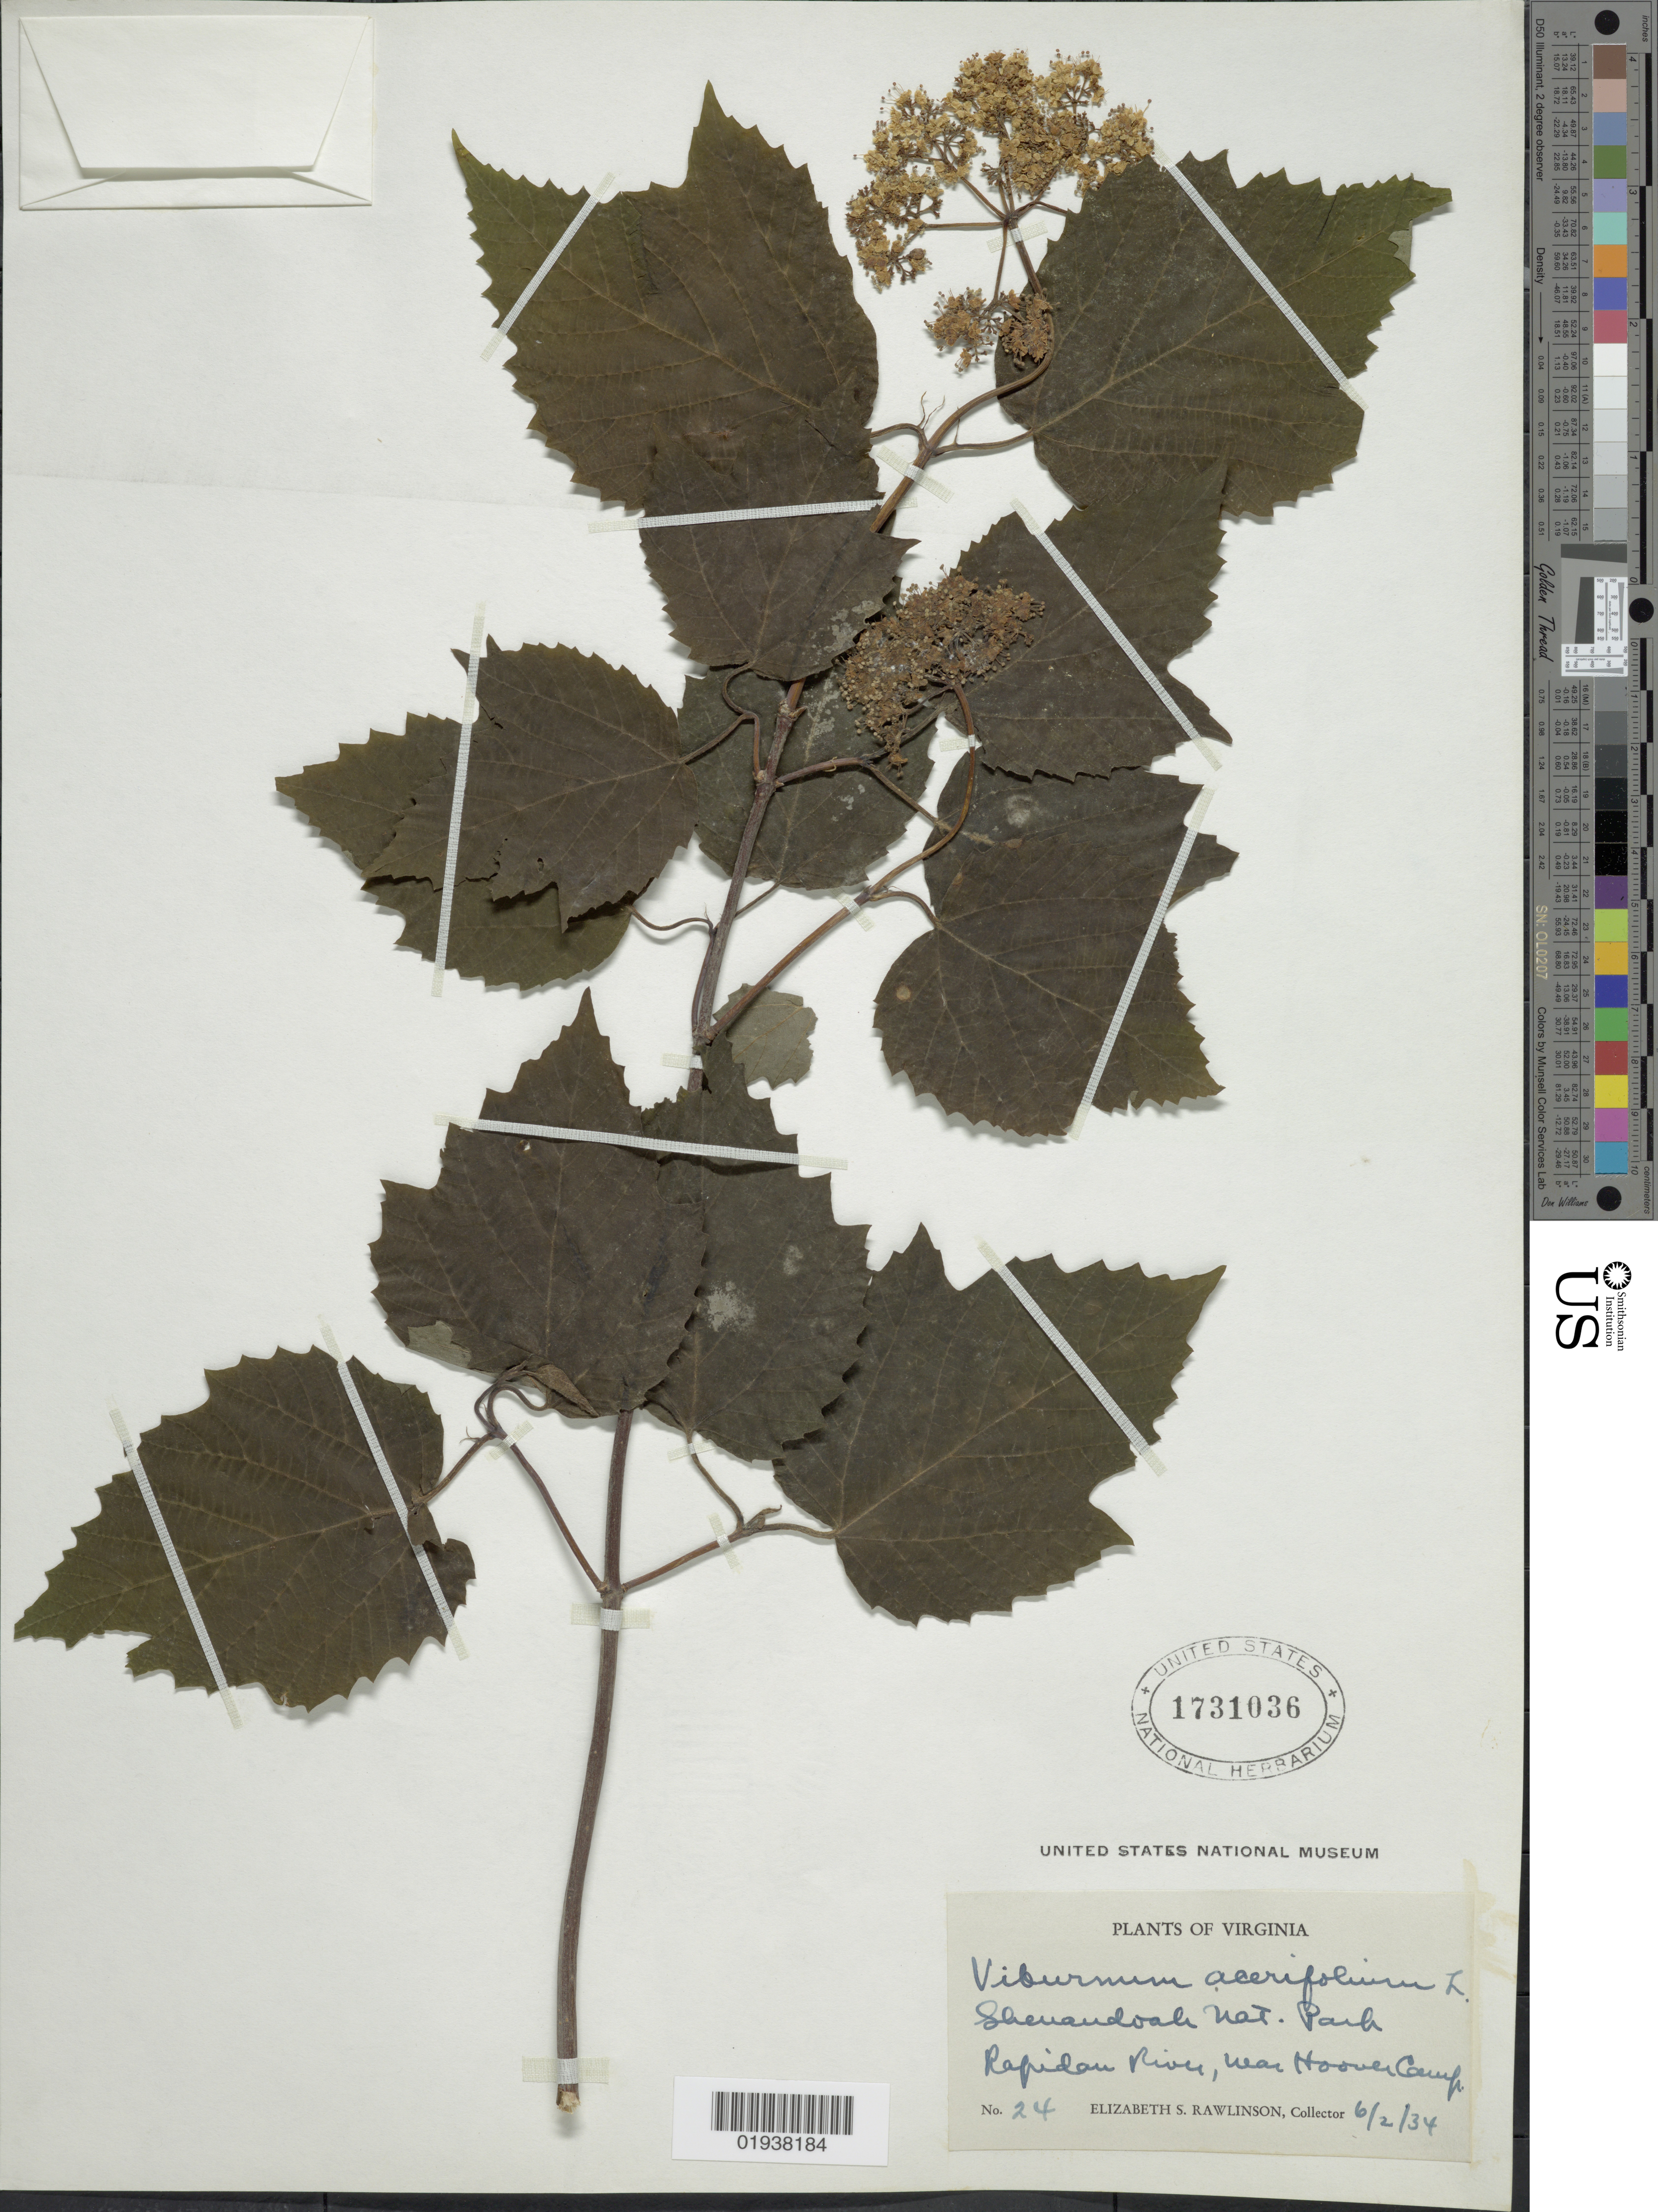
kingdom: Plantae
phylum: Tracheophyta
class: Magnoliopsida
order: Dipsacales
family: Viburnaceae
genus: Viburnum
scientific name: Viburnum acerifolium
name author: L.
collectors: E. S. Rawlinson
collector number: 24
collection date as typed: Transcribed d/m/y: 2/6/34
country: United States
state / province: Virginia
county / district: Madison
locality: Shenandoah Nat. Park. Rapidan River, near Hoover Camp.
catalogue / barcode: US 1731036